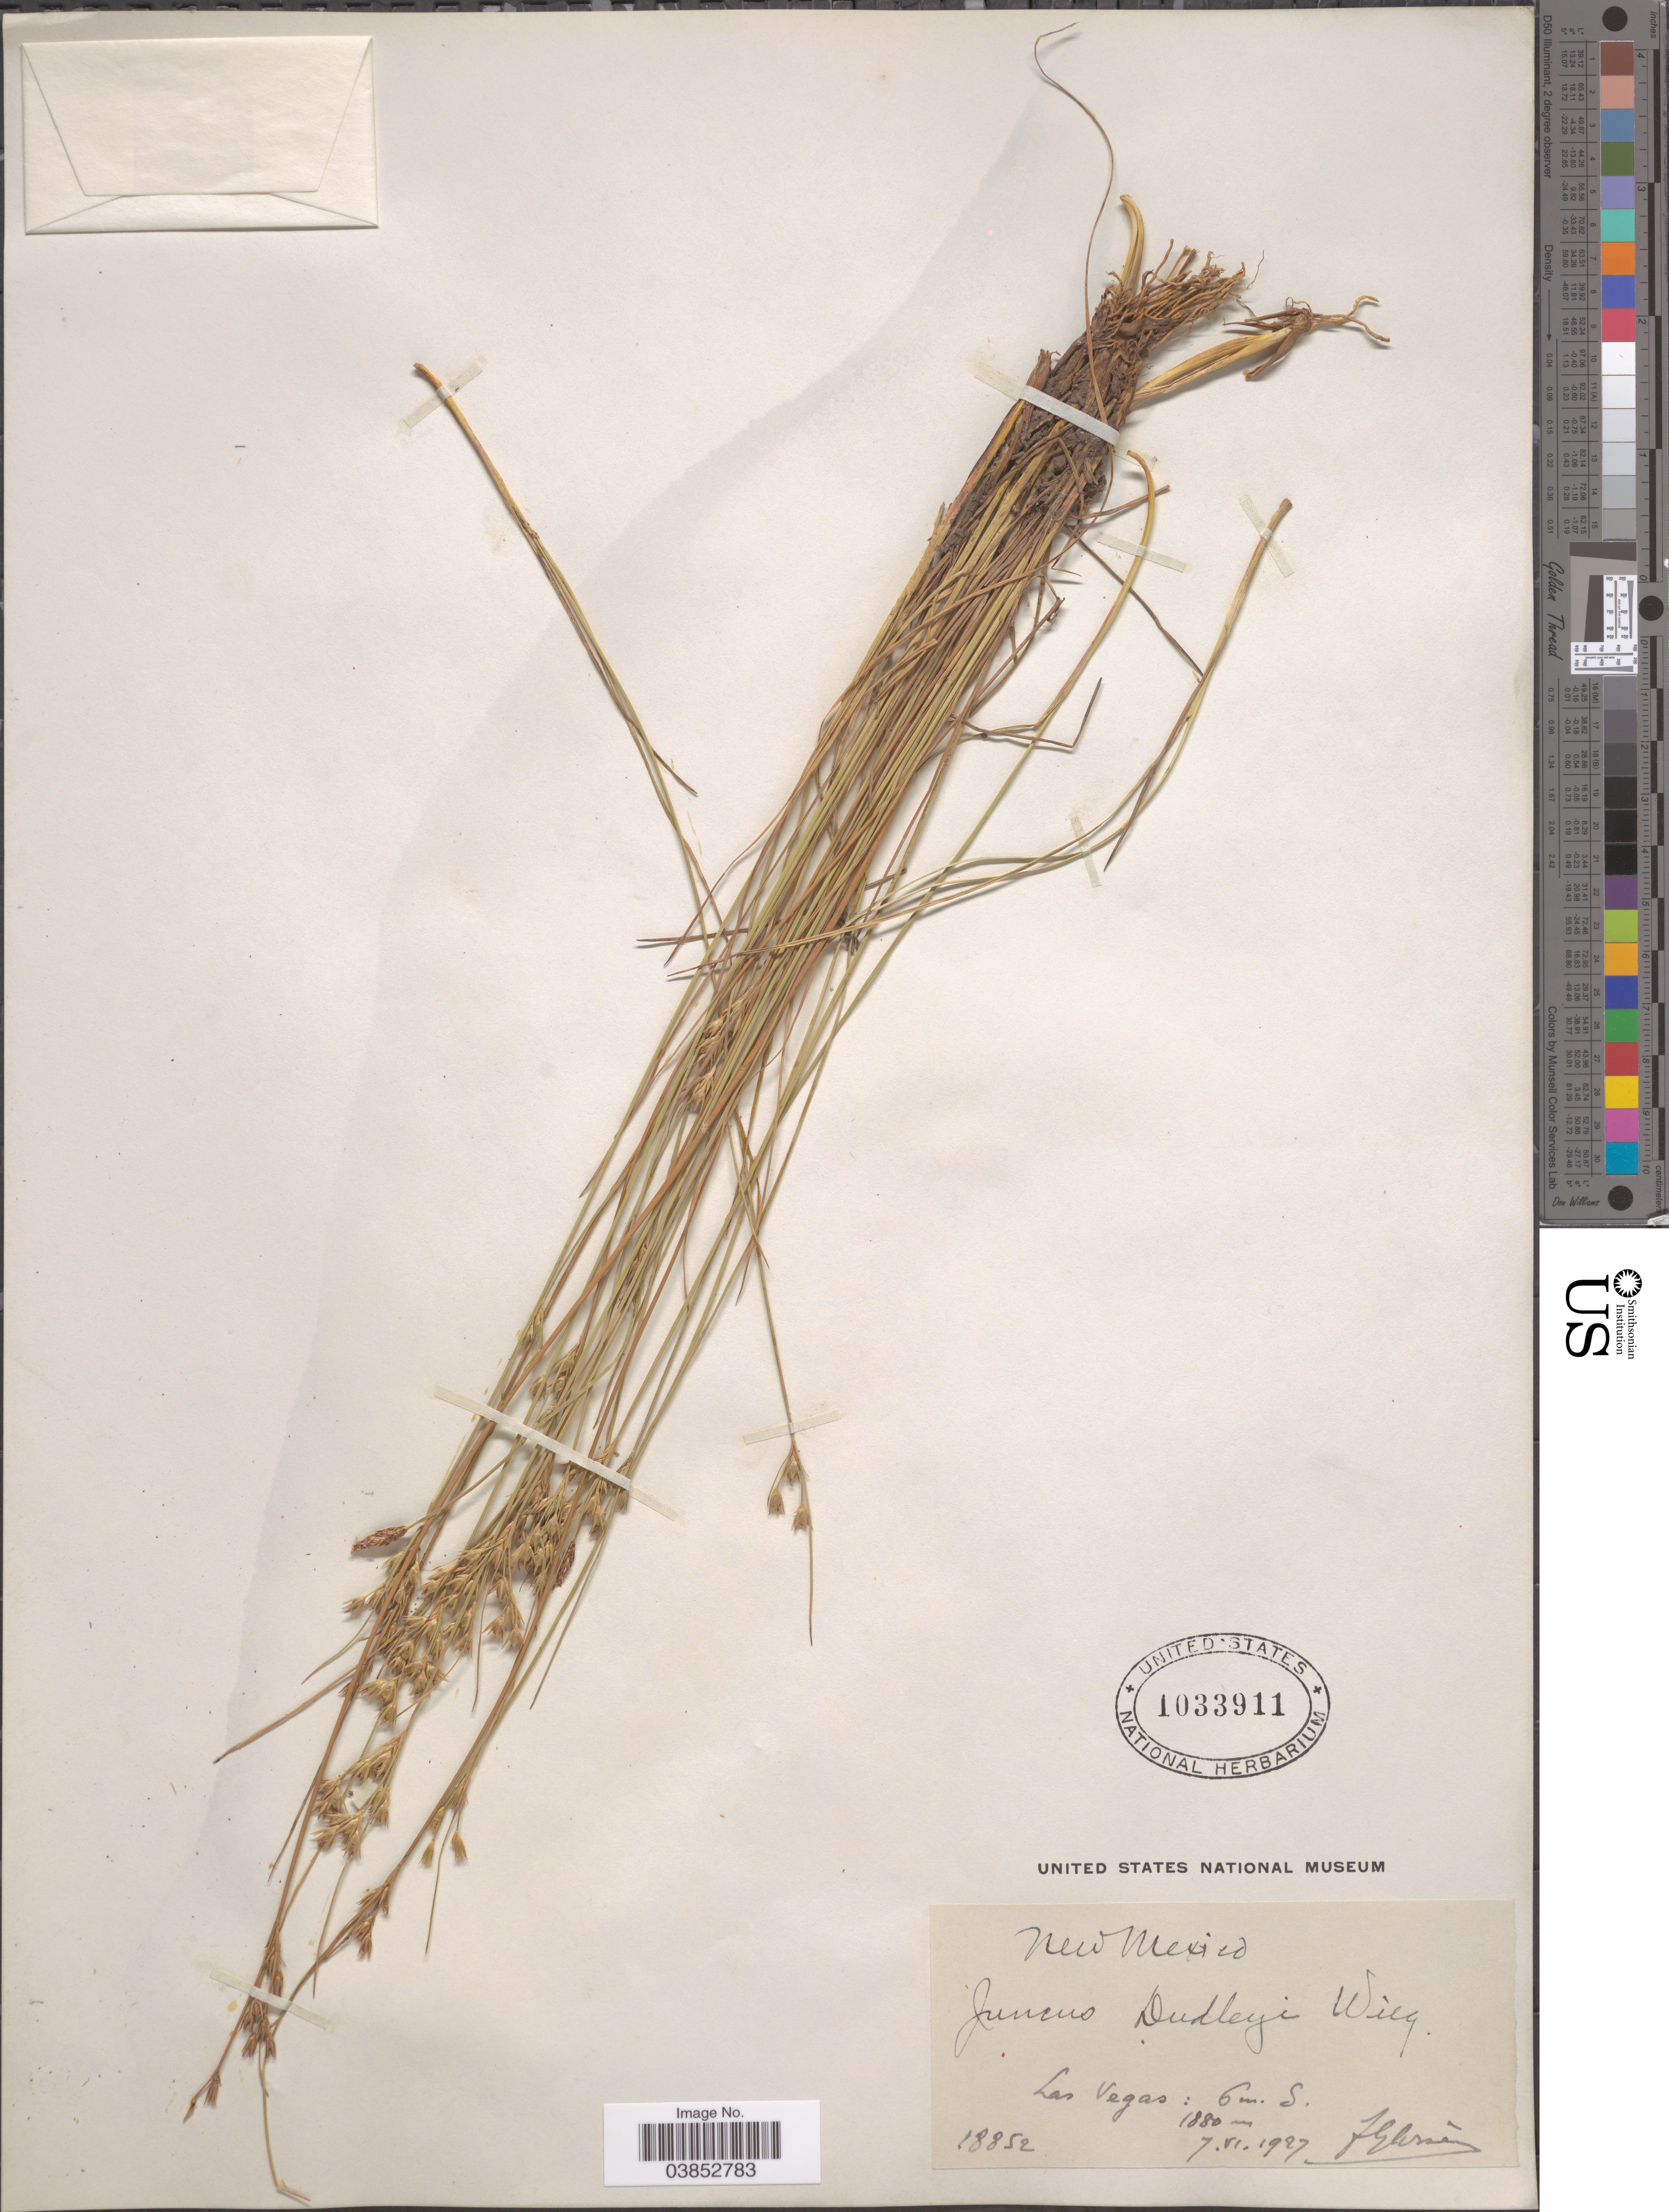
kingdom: Plantae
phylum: Tracheophyta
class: Liliopsida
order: Poales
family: Juncaceae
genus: Juncus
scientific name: Juncus dudleyi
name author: Wiegand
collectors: F. Arsène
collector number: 18852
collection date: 1927-06-07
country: United States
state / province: New Mexico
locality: Las Vegas: 6 m. S.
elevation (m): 1880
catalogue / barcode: US 1033911